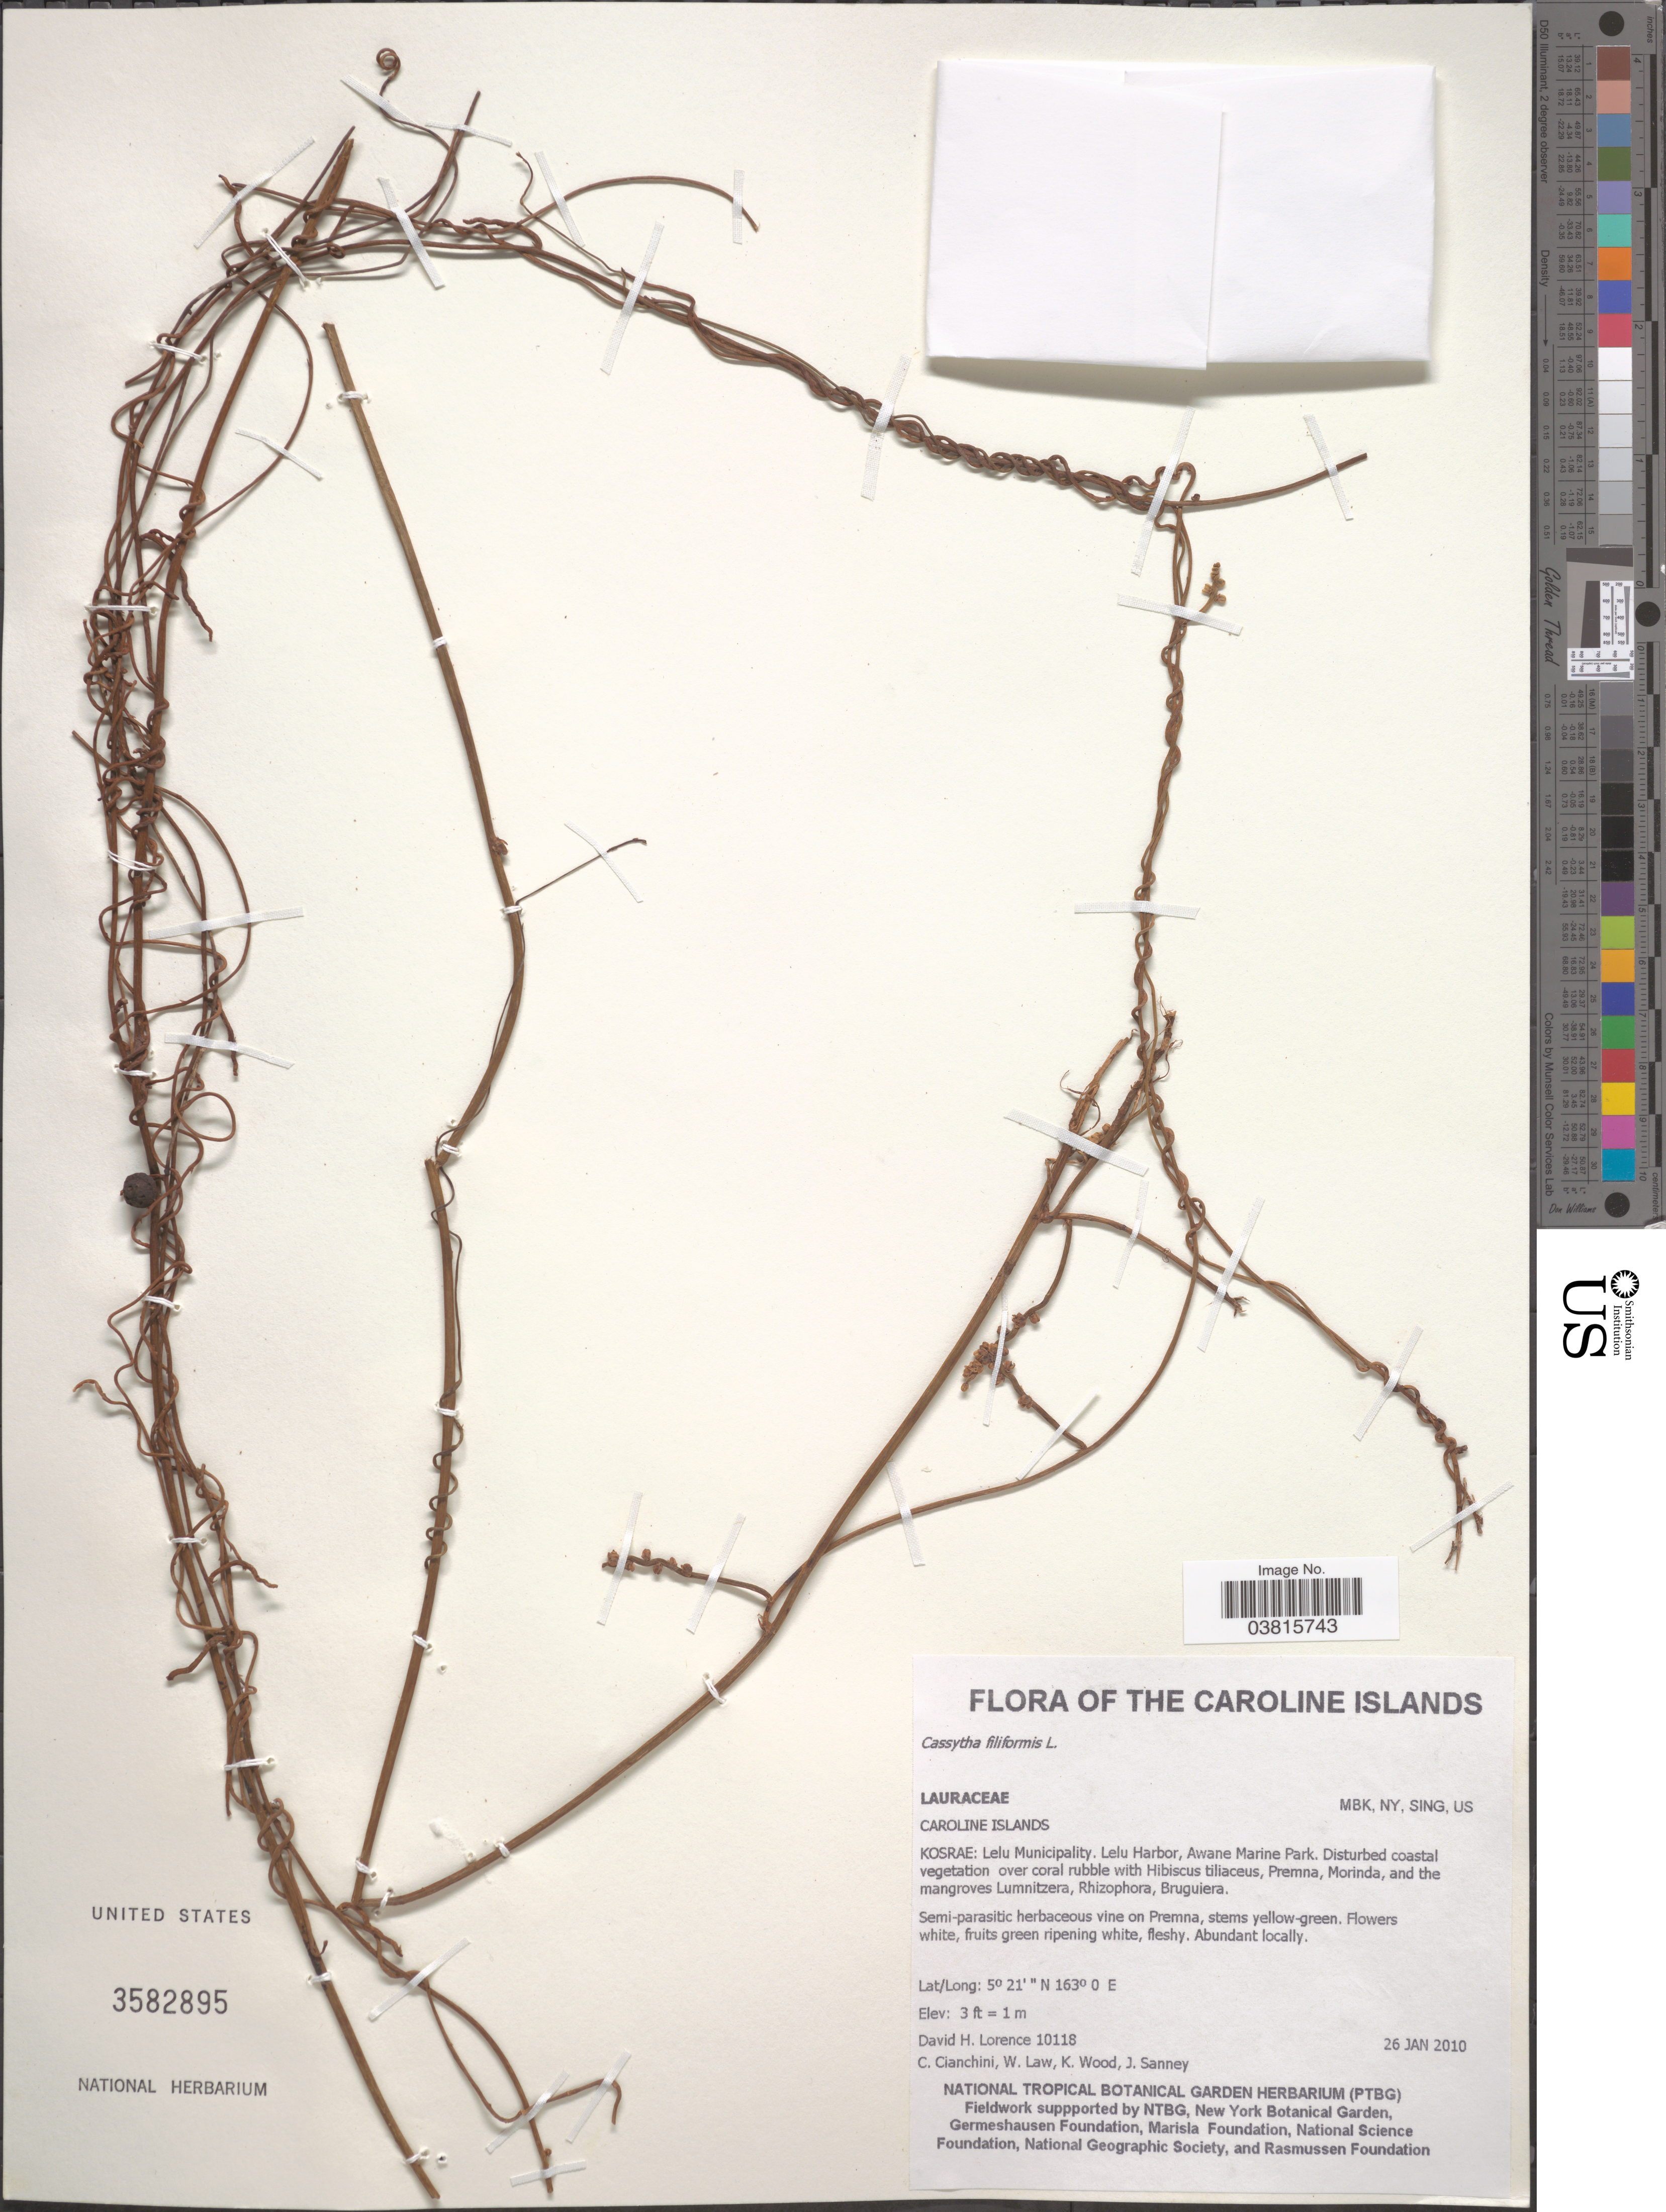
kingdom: Plantae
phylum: Tracheophyta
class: Magnoliopsida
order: Laurales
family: Lauraceae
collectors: D. Lorence, C. Cianchini, W. Law, K. Wood & J. Sanney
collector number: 10118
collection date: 2010-01-26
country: Micronesia, Federated States of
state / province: Kosrae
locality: Caroline Islands. Lelu Municipality. Lelu Harbor, Awane Marine Park.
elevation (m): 1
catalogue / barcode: US 3582895